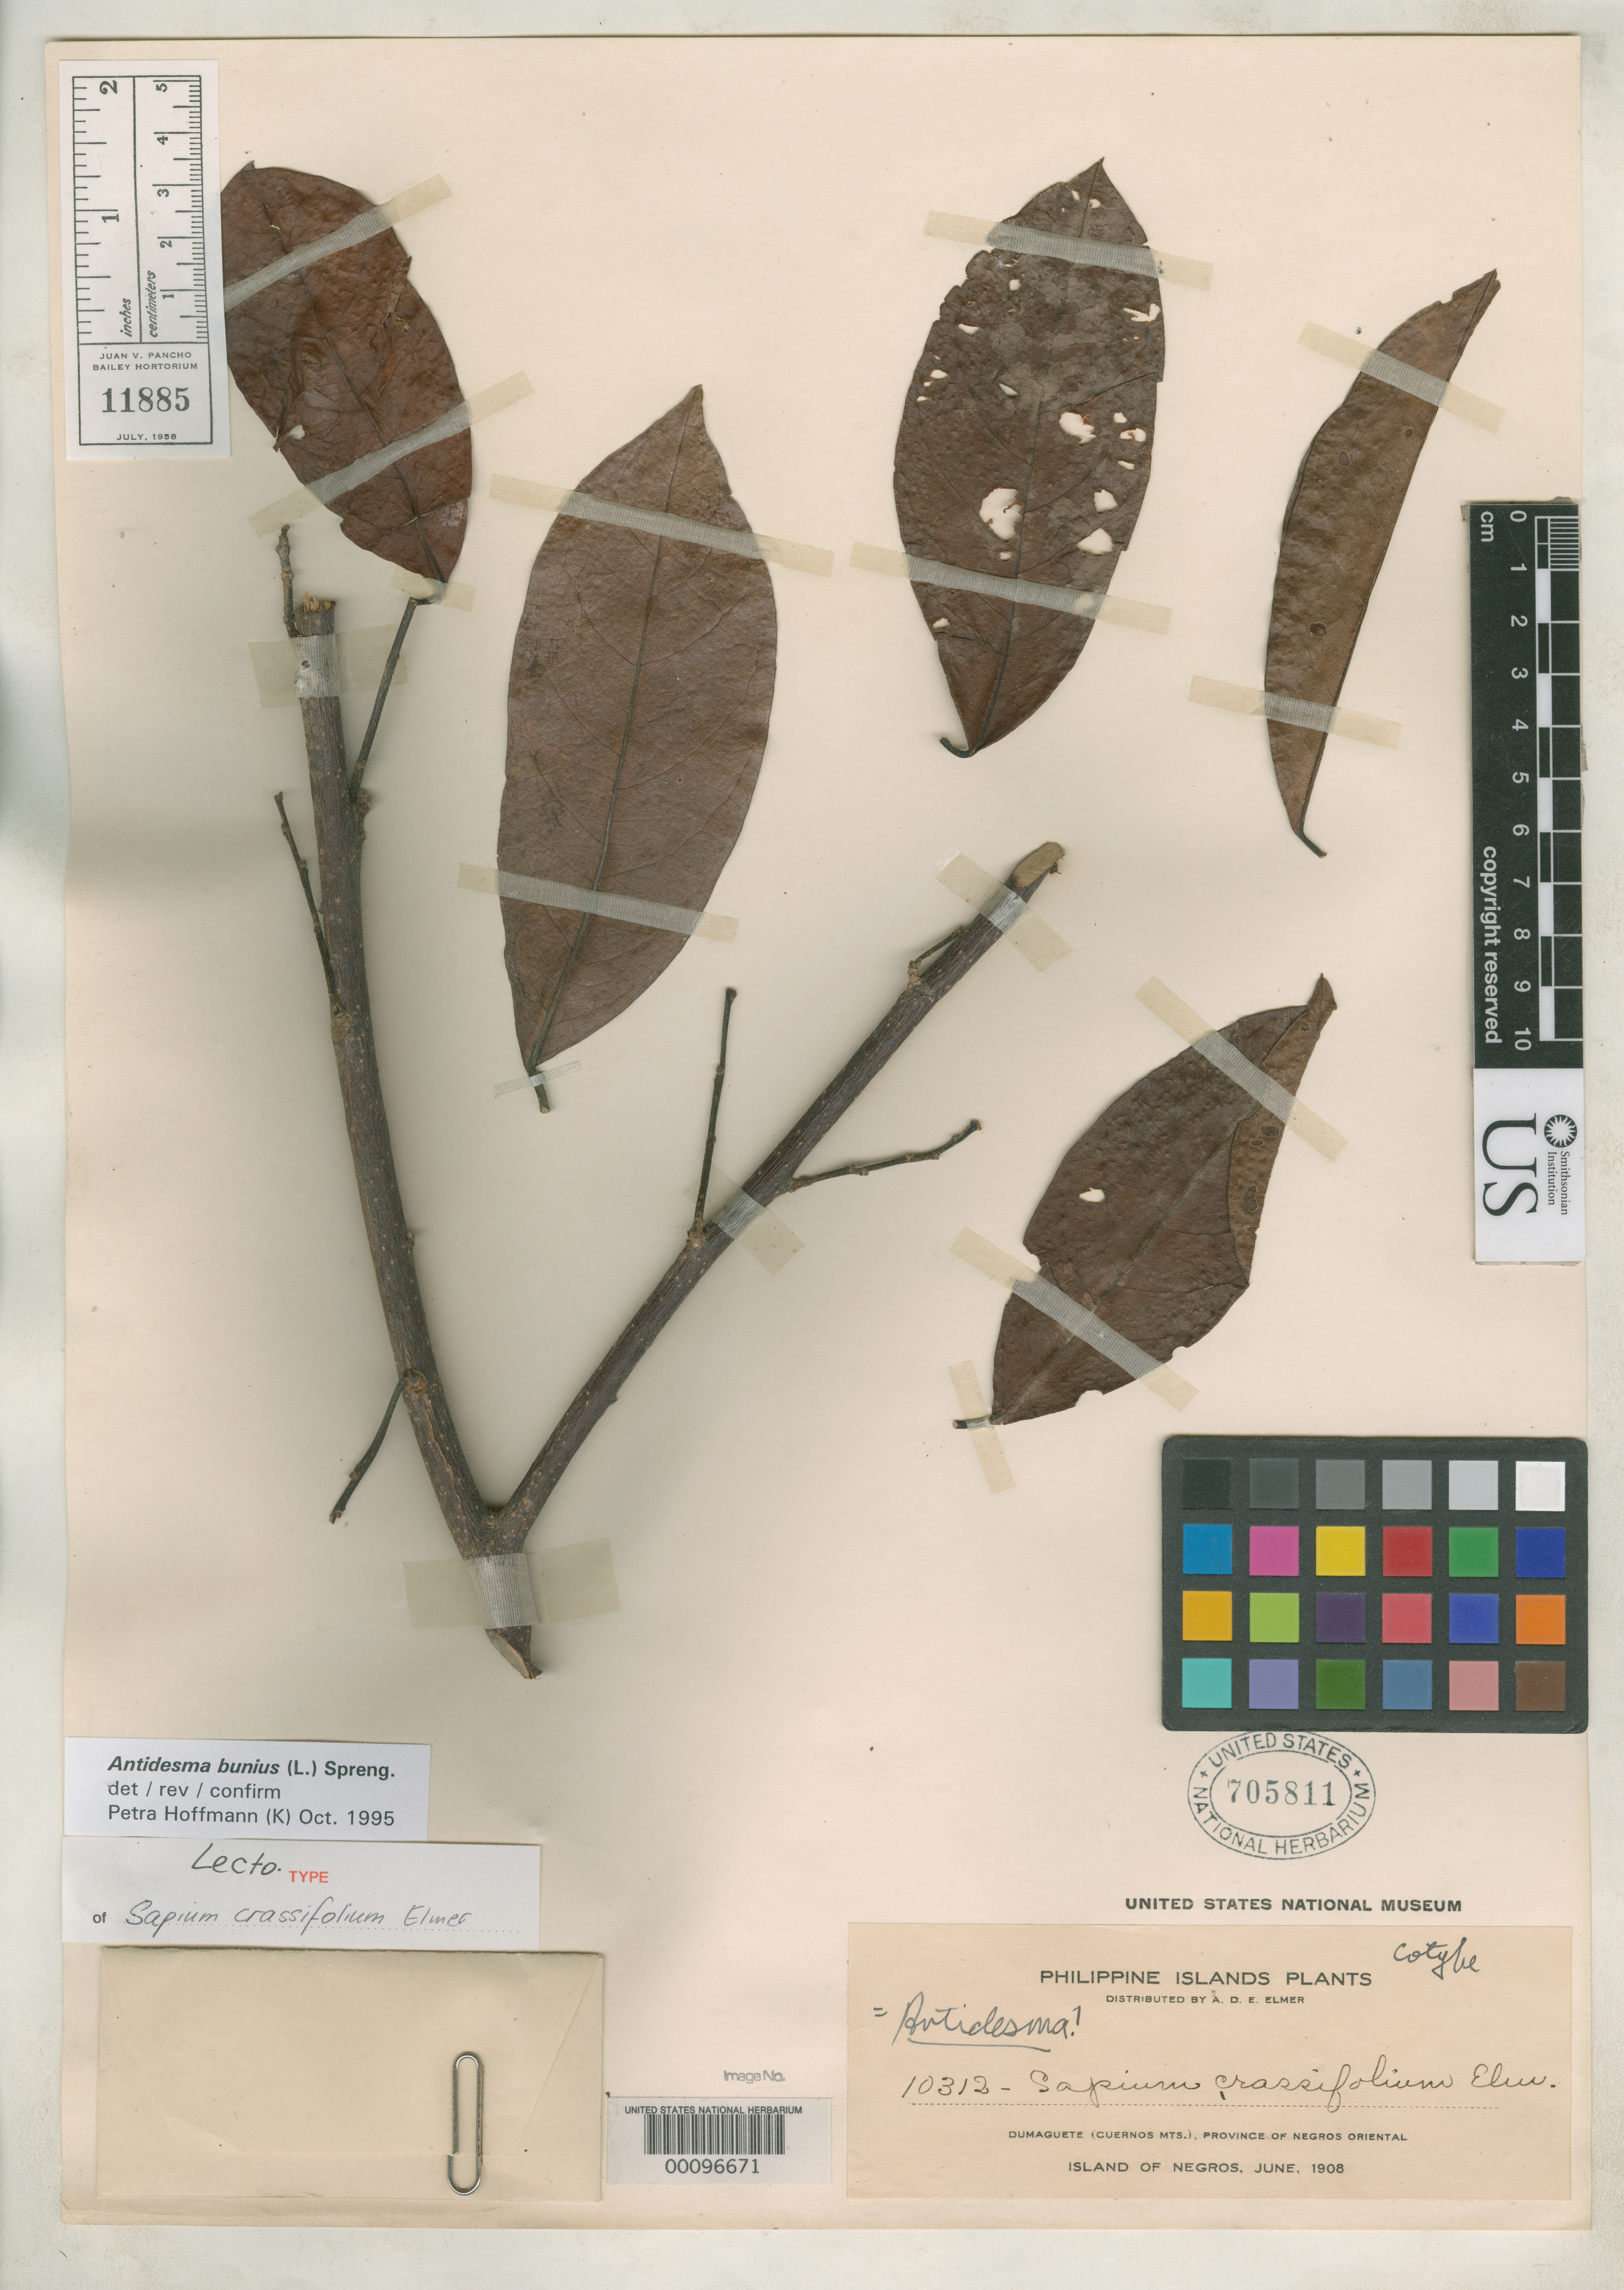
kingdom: Plantae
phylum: Tracheophyta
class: Magnoliopsida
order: Malpighiales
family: Euphorbiaceae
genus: Sapium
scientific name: Sapium crassifolium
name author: Elmer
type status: Isotype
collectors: A. D. E. Elmer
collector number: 10312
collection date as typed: Jun 1908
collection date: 1908-06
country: Philippines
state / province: Central Visayas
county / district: Negros Oriental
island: Negros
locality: Dumaguete, Cuernos Mts.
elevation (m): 305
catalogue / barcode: US 705811